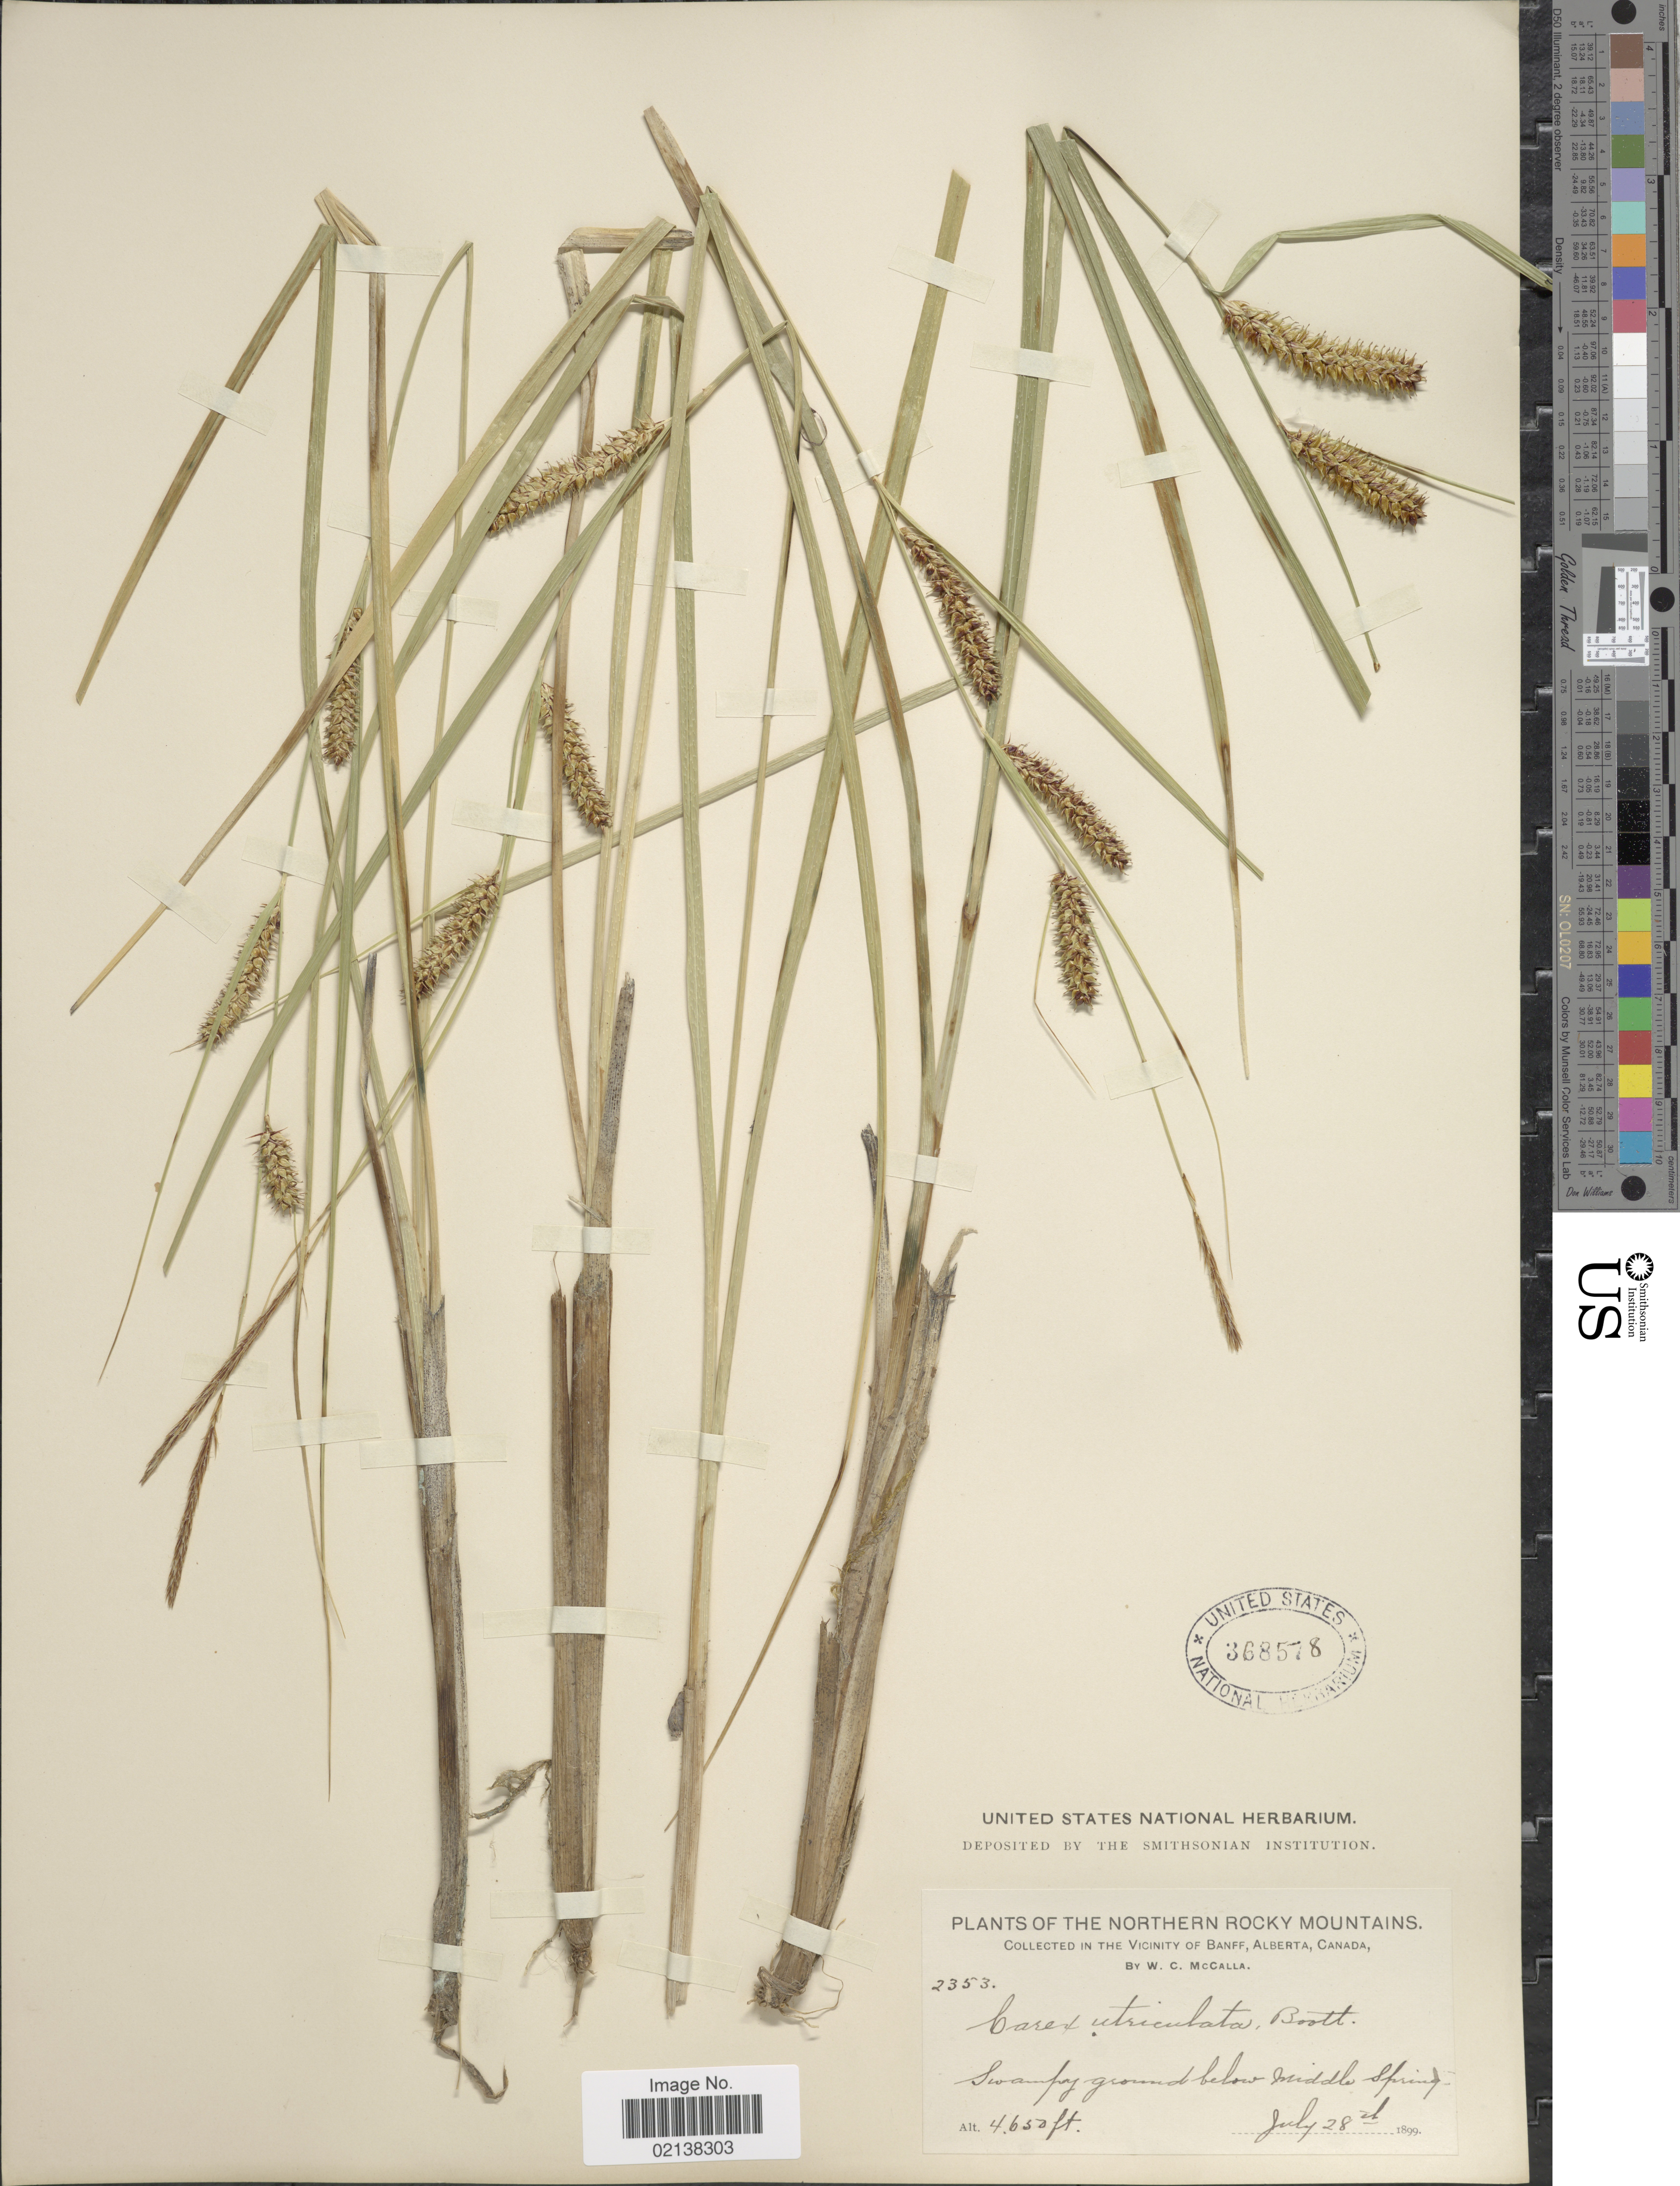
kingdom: Plantae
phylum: Tracheophyta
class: Liliopsida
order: Poales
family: Cyperaceae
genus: Carex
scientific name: Carex utriculata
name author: Boott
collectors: W. McCalla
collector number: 2353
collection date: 1899-07-28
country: Canada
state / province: Alberta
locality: Northern Rocky Mountains. Vicinity of Banff. Swampy ground below Middle Spring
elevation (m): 1417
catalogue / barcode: US 368578